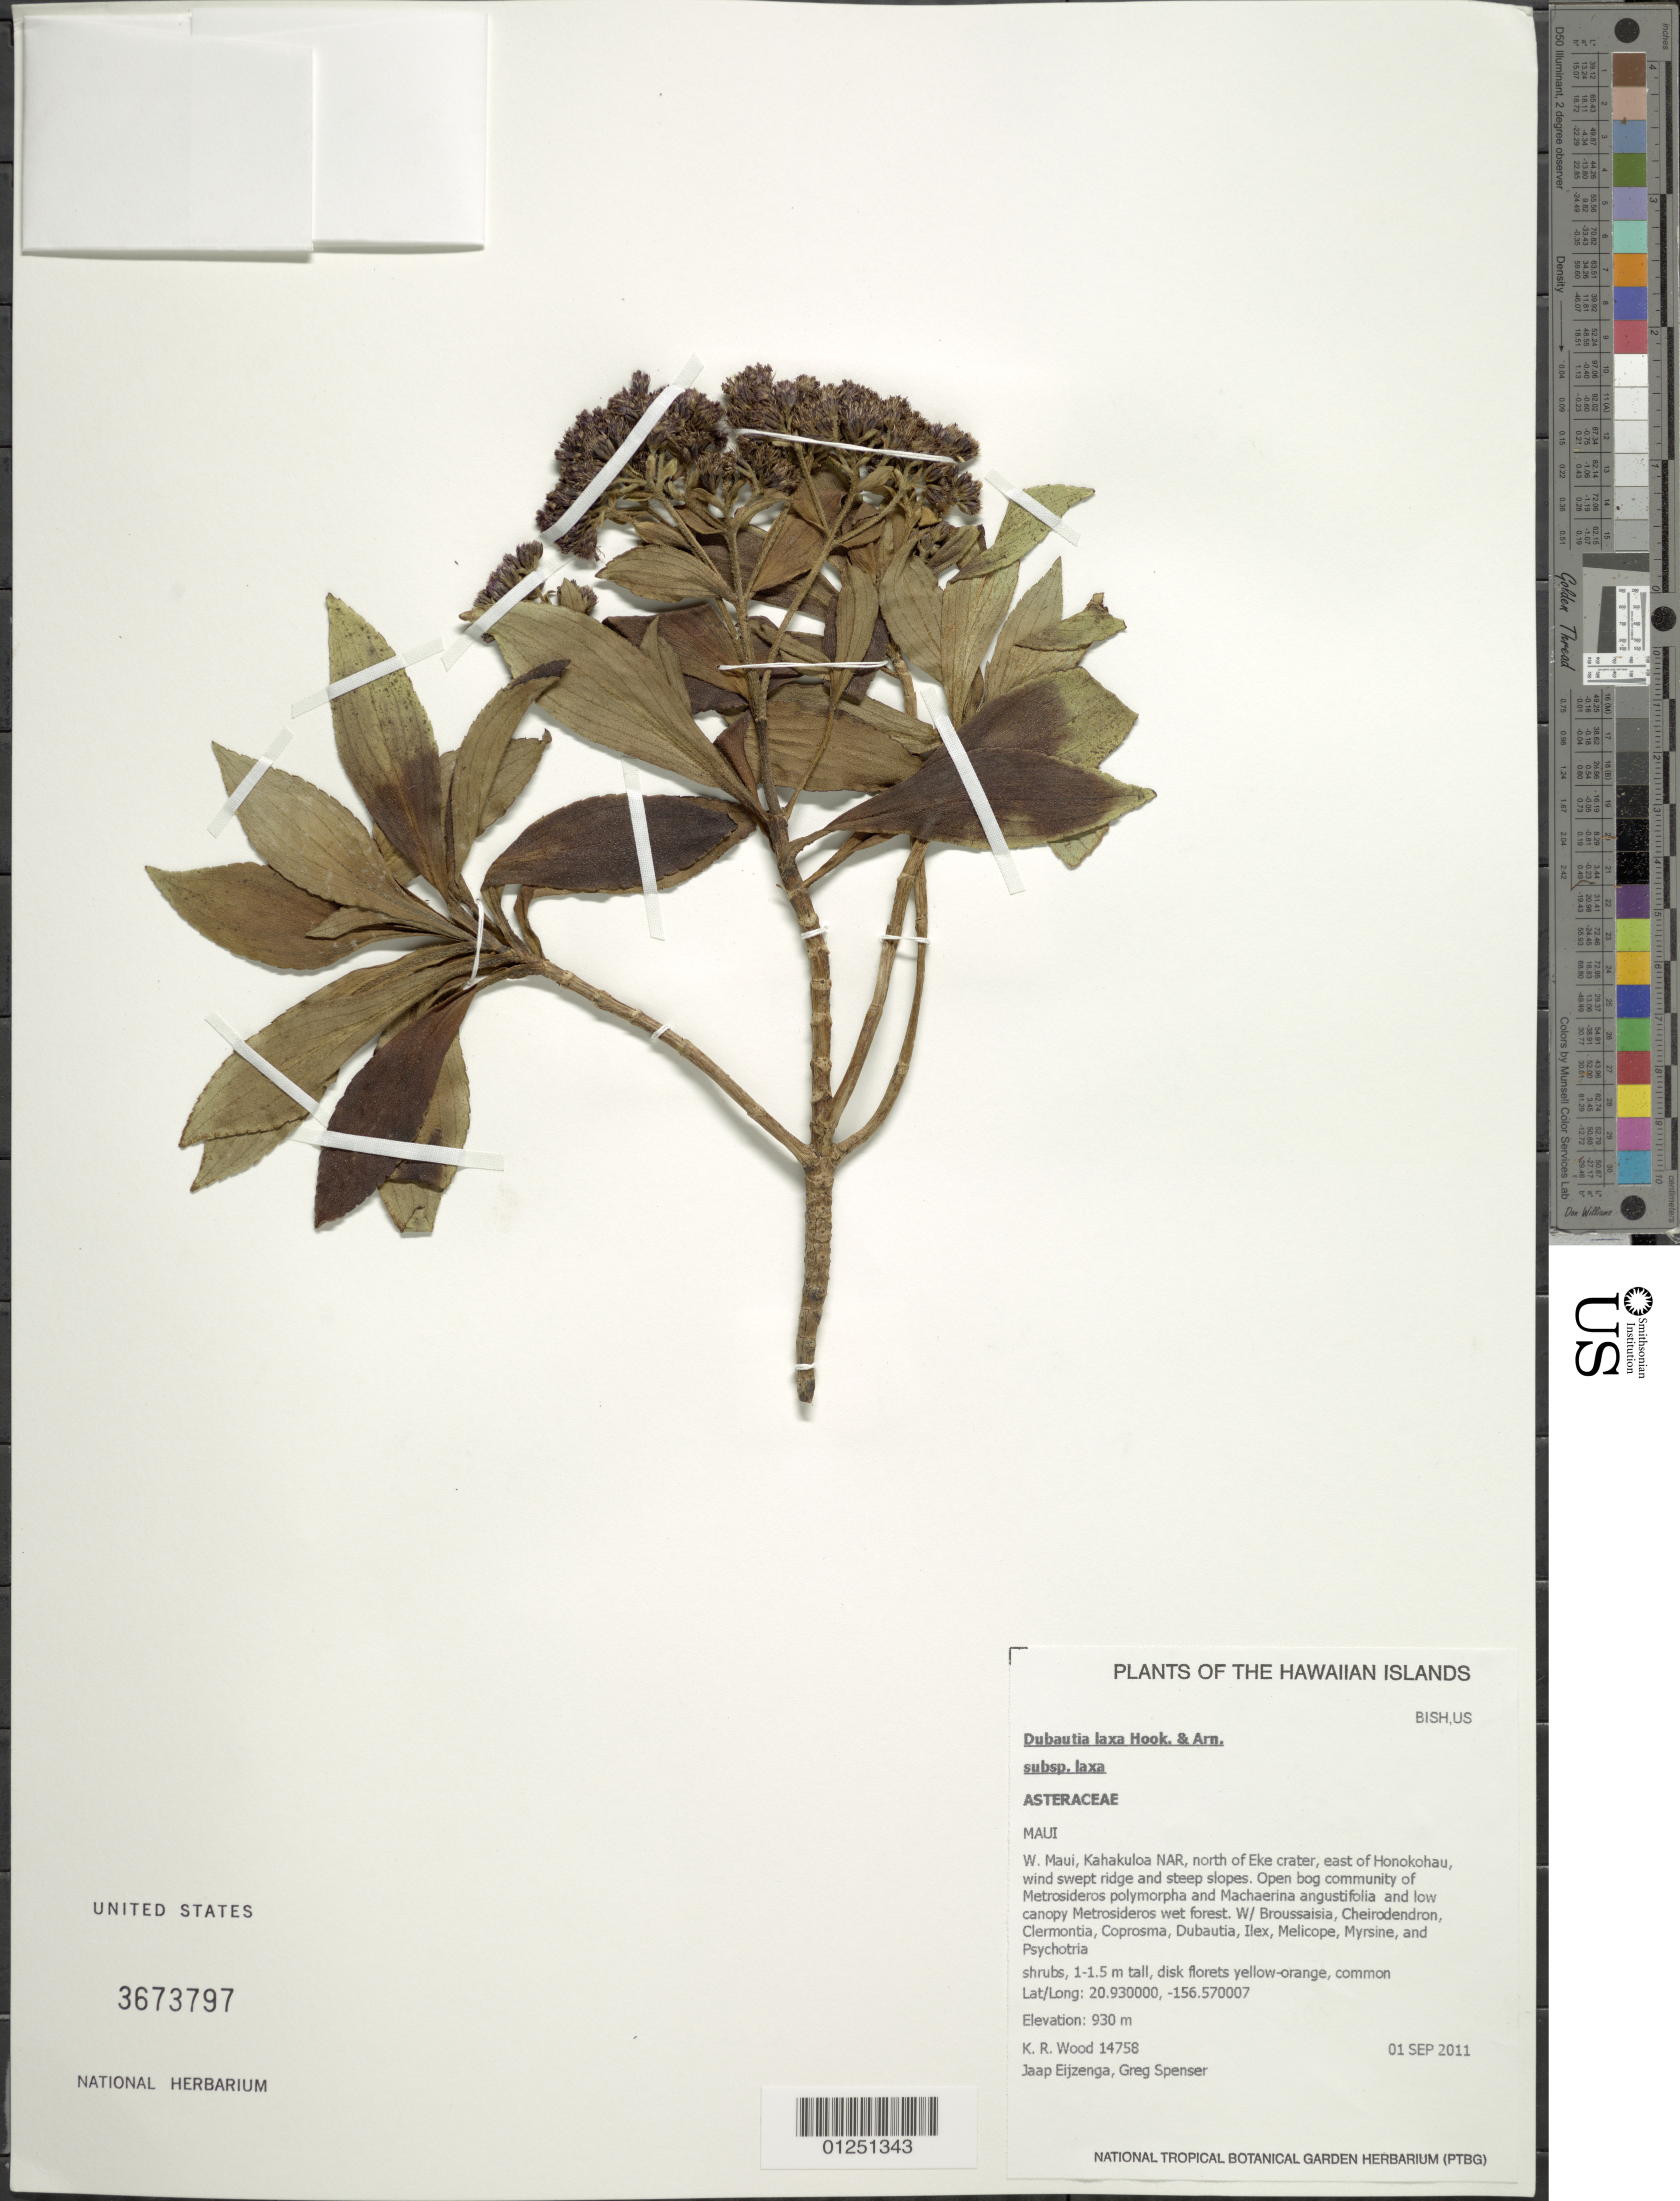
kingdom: Plantae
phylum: Tracheophyta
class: Magnoliopsida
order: Asterales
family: Asteraceae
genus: Dubautia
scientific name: Dubautia laxa subsp. laxa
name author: Hook. & Arn.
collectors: K. R. Wood, Eijzenga & G. Spenser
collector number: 14758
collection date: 2011-09-01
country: United States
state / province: Hawaii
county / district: Maui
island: Maui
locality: W. Maui, Kahakuloa NAR, north of Eke crater, east of Honokohau, wind swept ridge and steep slopes.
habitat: Open bog community in wet forest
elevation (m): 930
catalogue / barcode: US 3673797